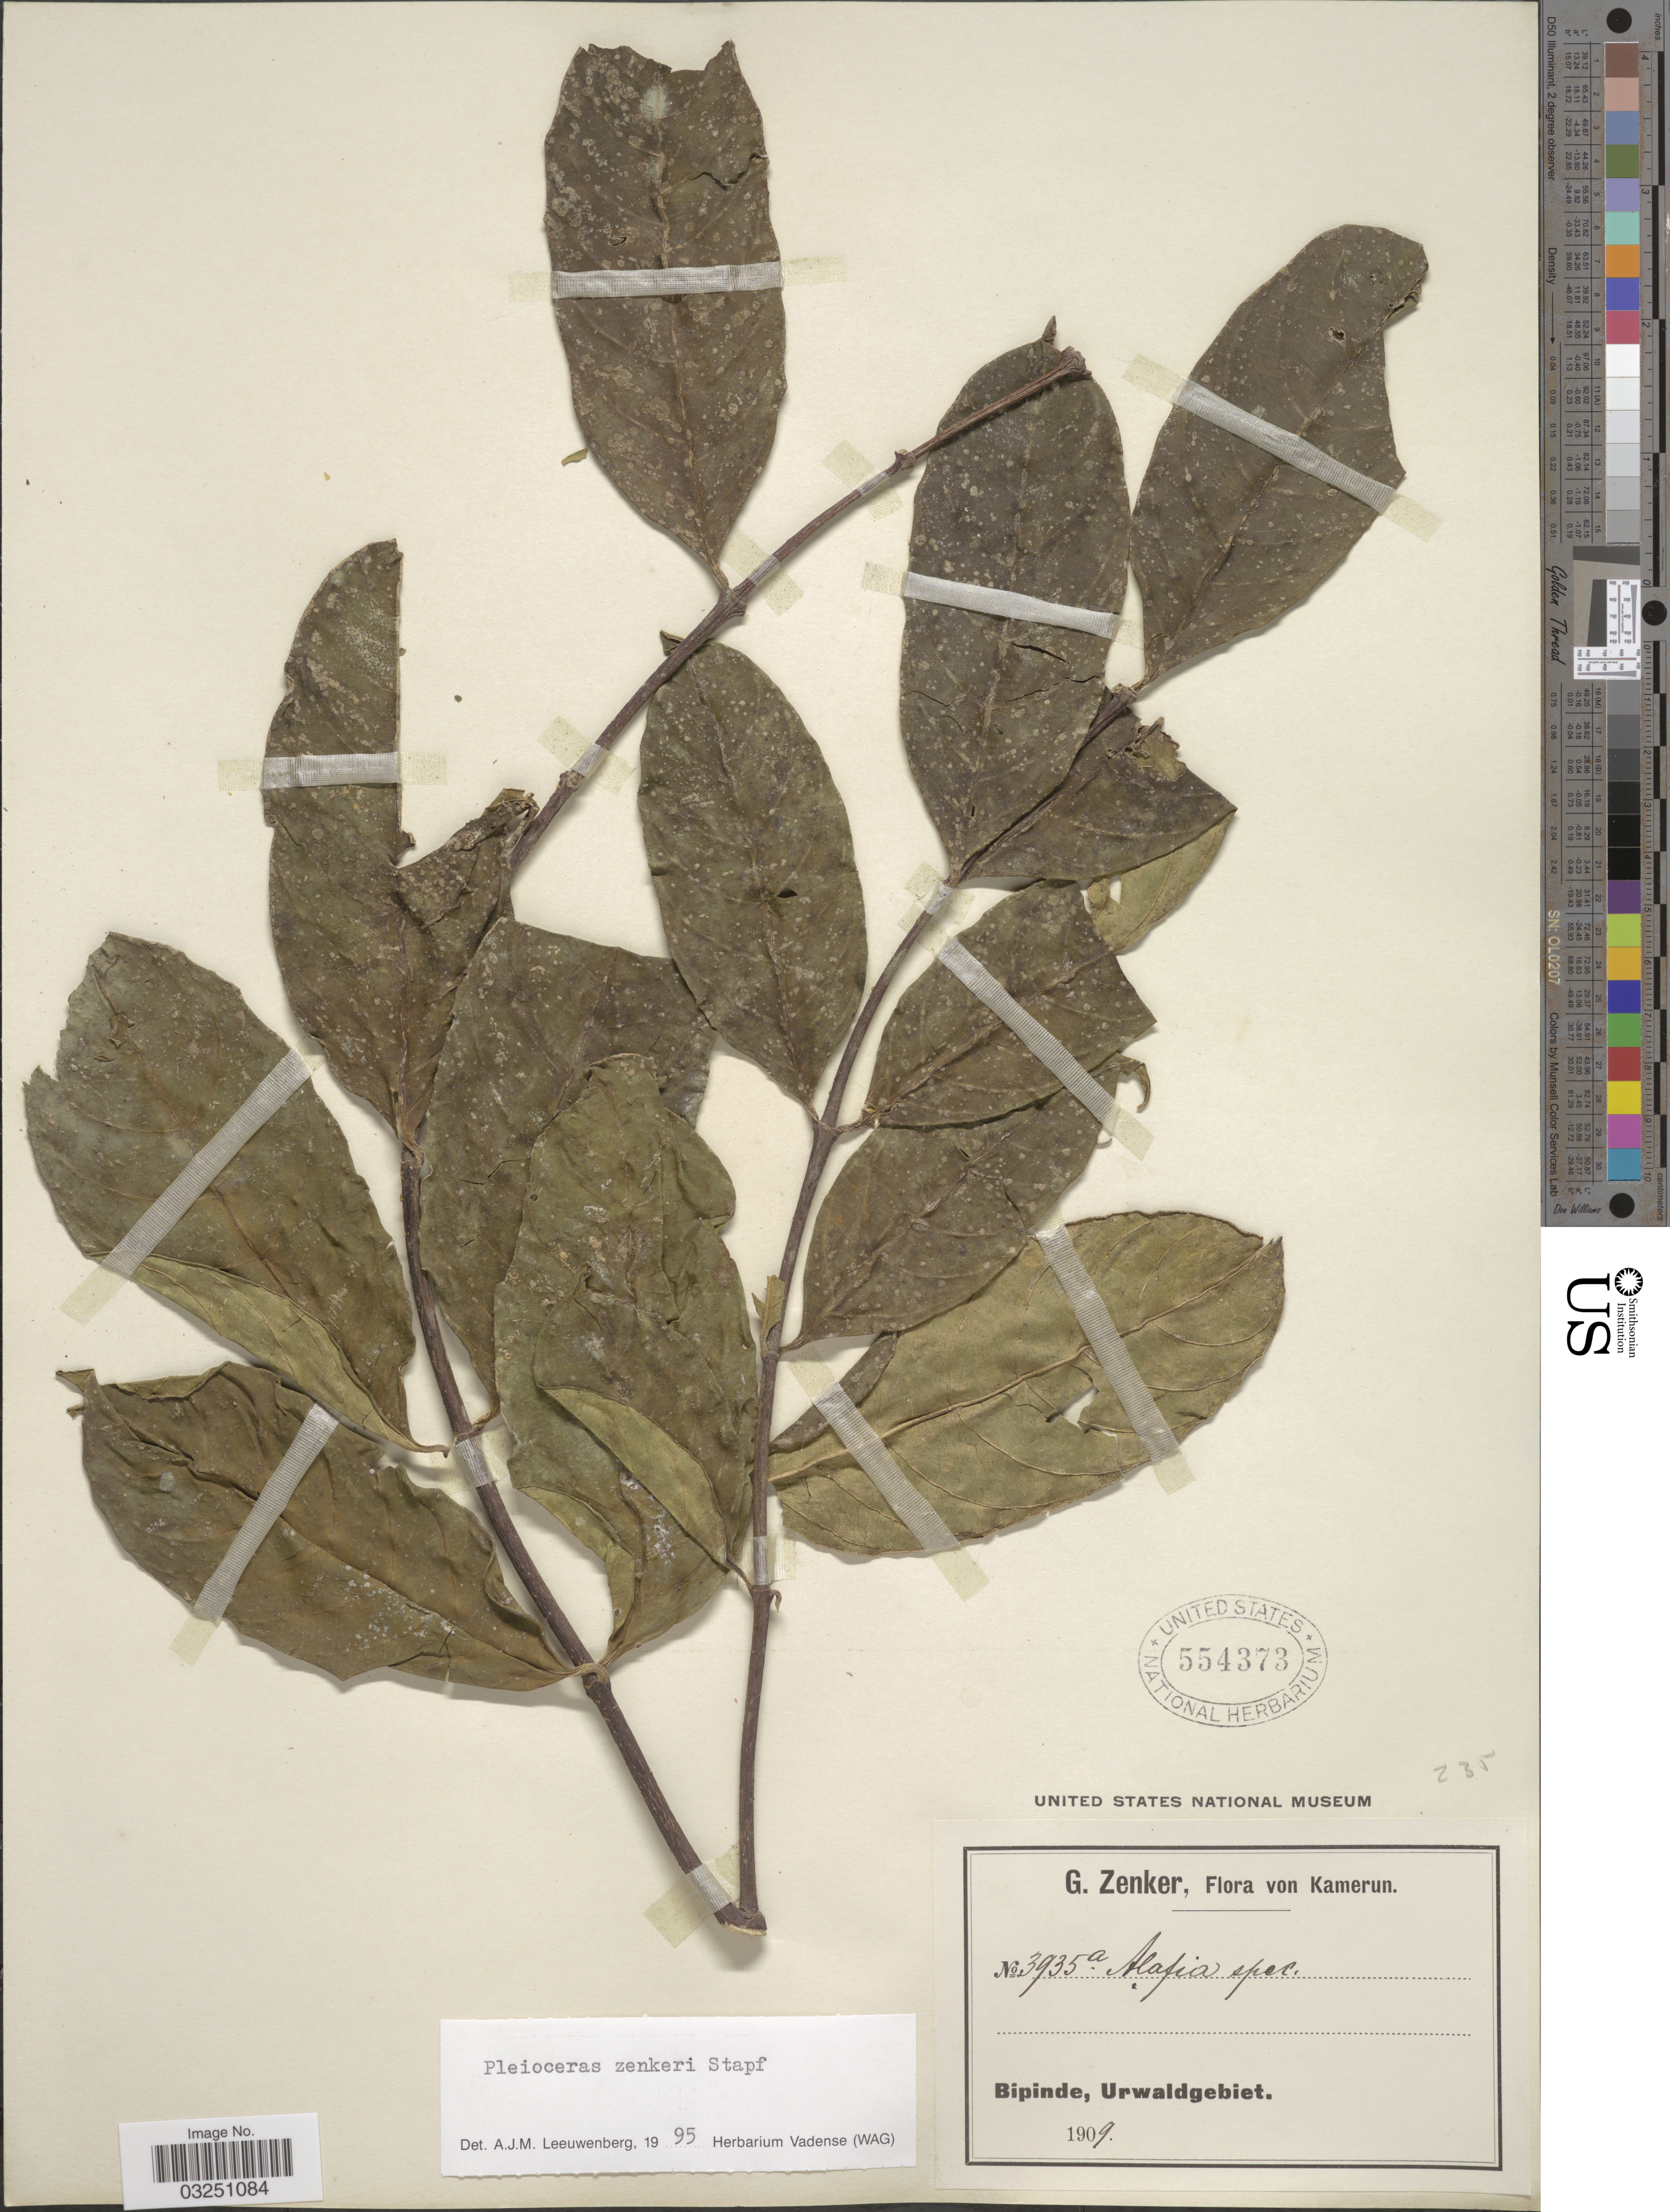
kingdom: Plantae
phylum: Tracheophyta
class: Magnoliopsida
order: Gentianales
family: Apocynaceae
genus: Pleioceras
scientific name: Pleioceras zenkeri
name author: Stapf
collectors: G. A. Zenker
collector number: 3935a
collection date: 1909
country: Cameroon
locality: Kamerun, Bipinde, Urwaldgebiet.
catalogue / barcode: US 554373